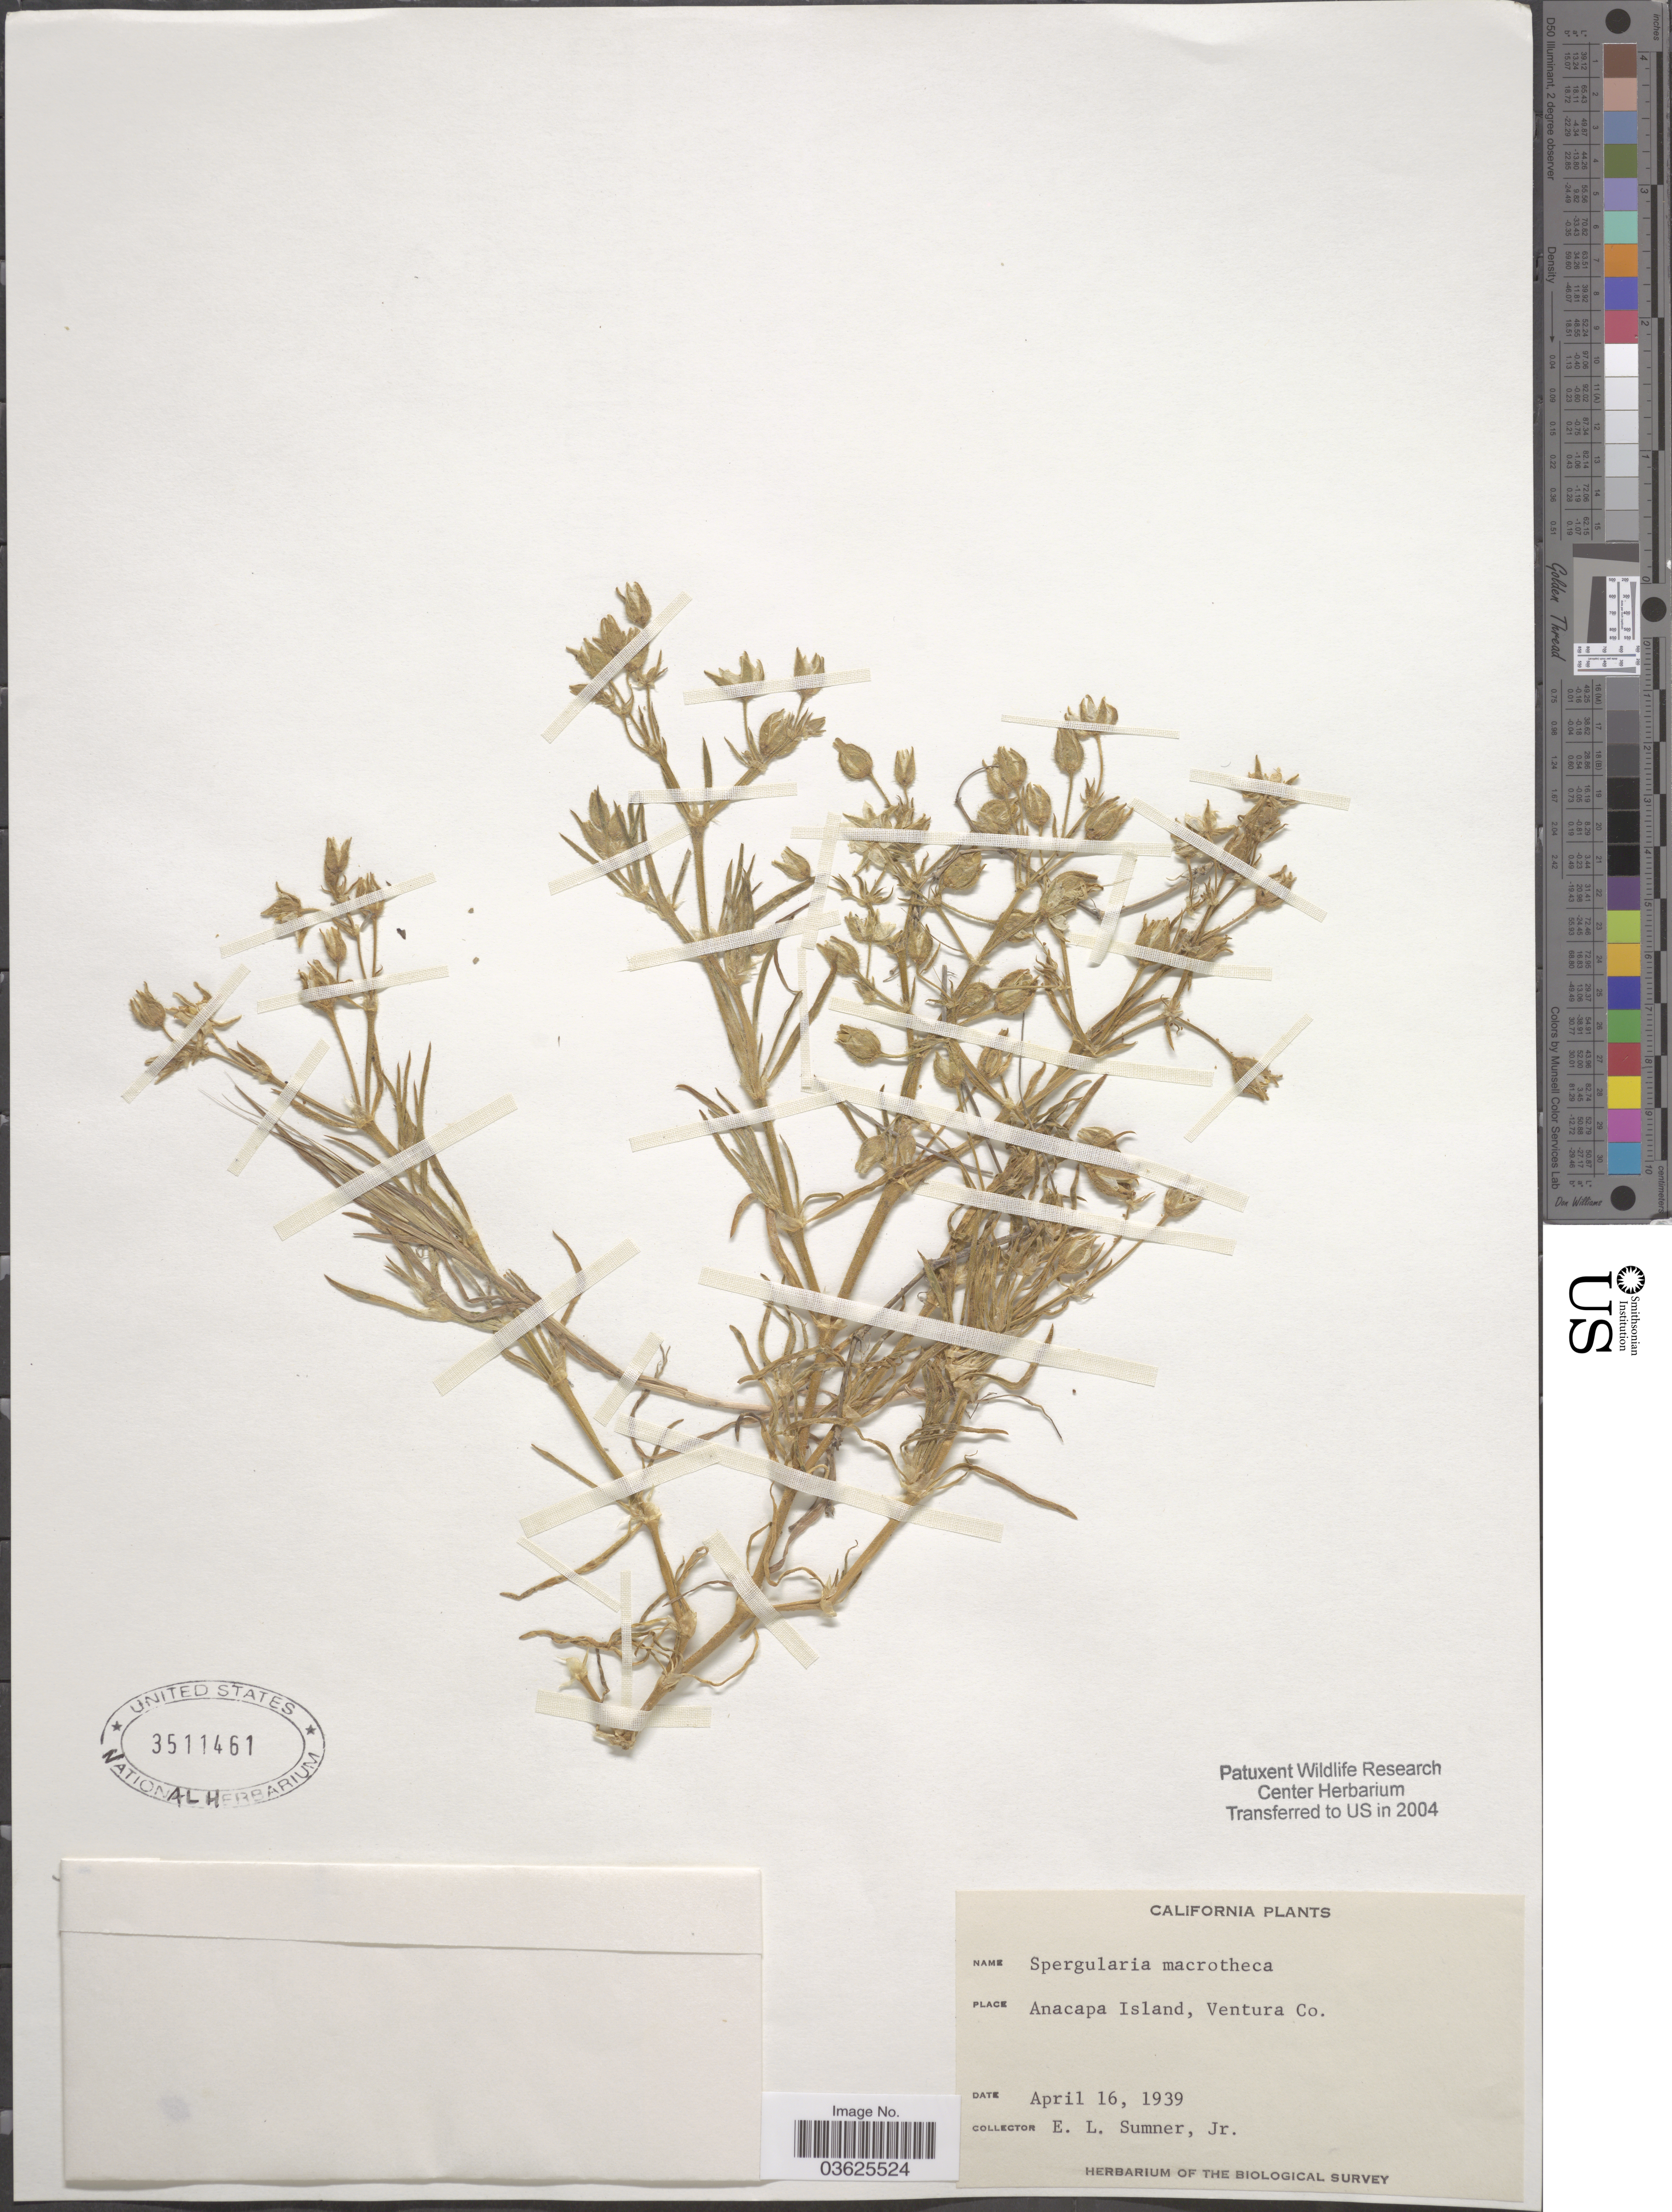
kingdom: Plantae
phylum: Tracheophyta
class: Magnoliopsida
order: Caryophyllales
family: Caryophyllaceae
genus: Spergularia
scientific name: Spergularia macrotheca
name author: (Hornem.) Heynh.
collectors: E. Sumner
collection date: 1939-04-16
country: United States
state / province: California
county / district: Ventura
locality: Anacapa Island, Ventura Co.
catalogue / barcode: US 3511461